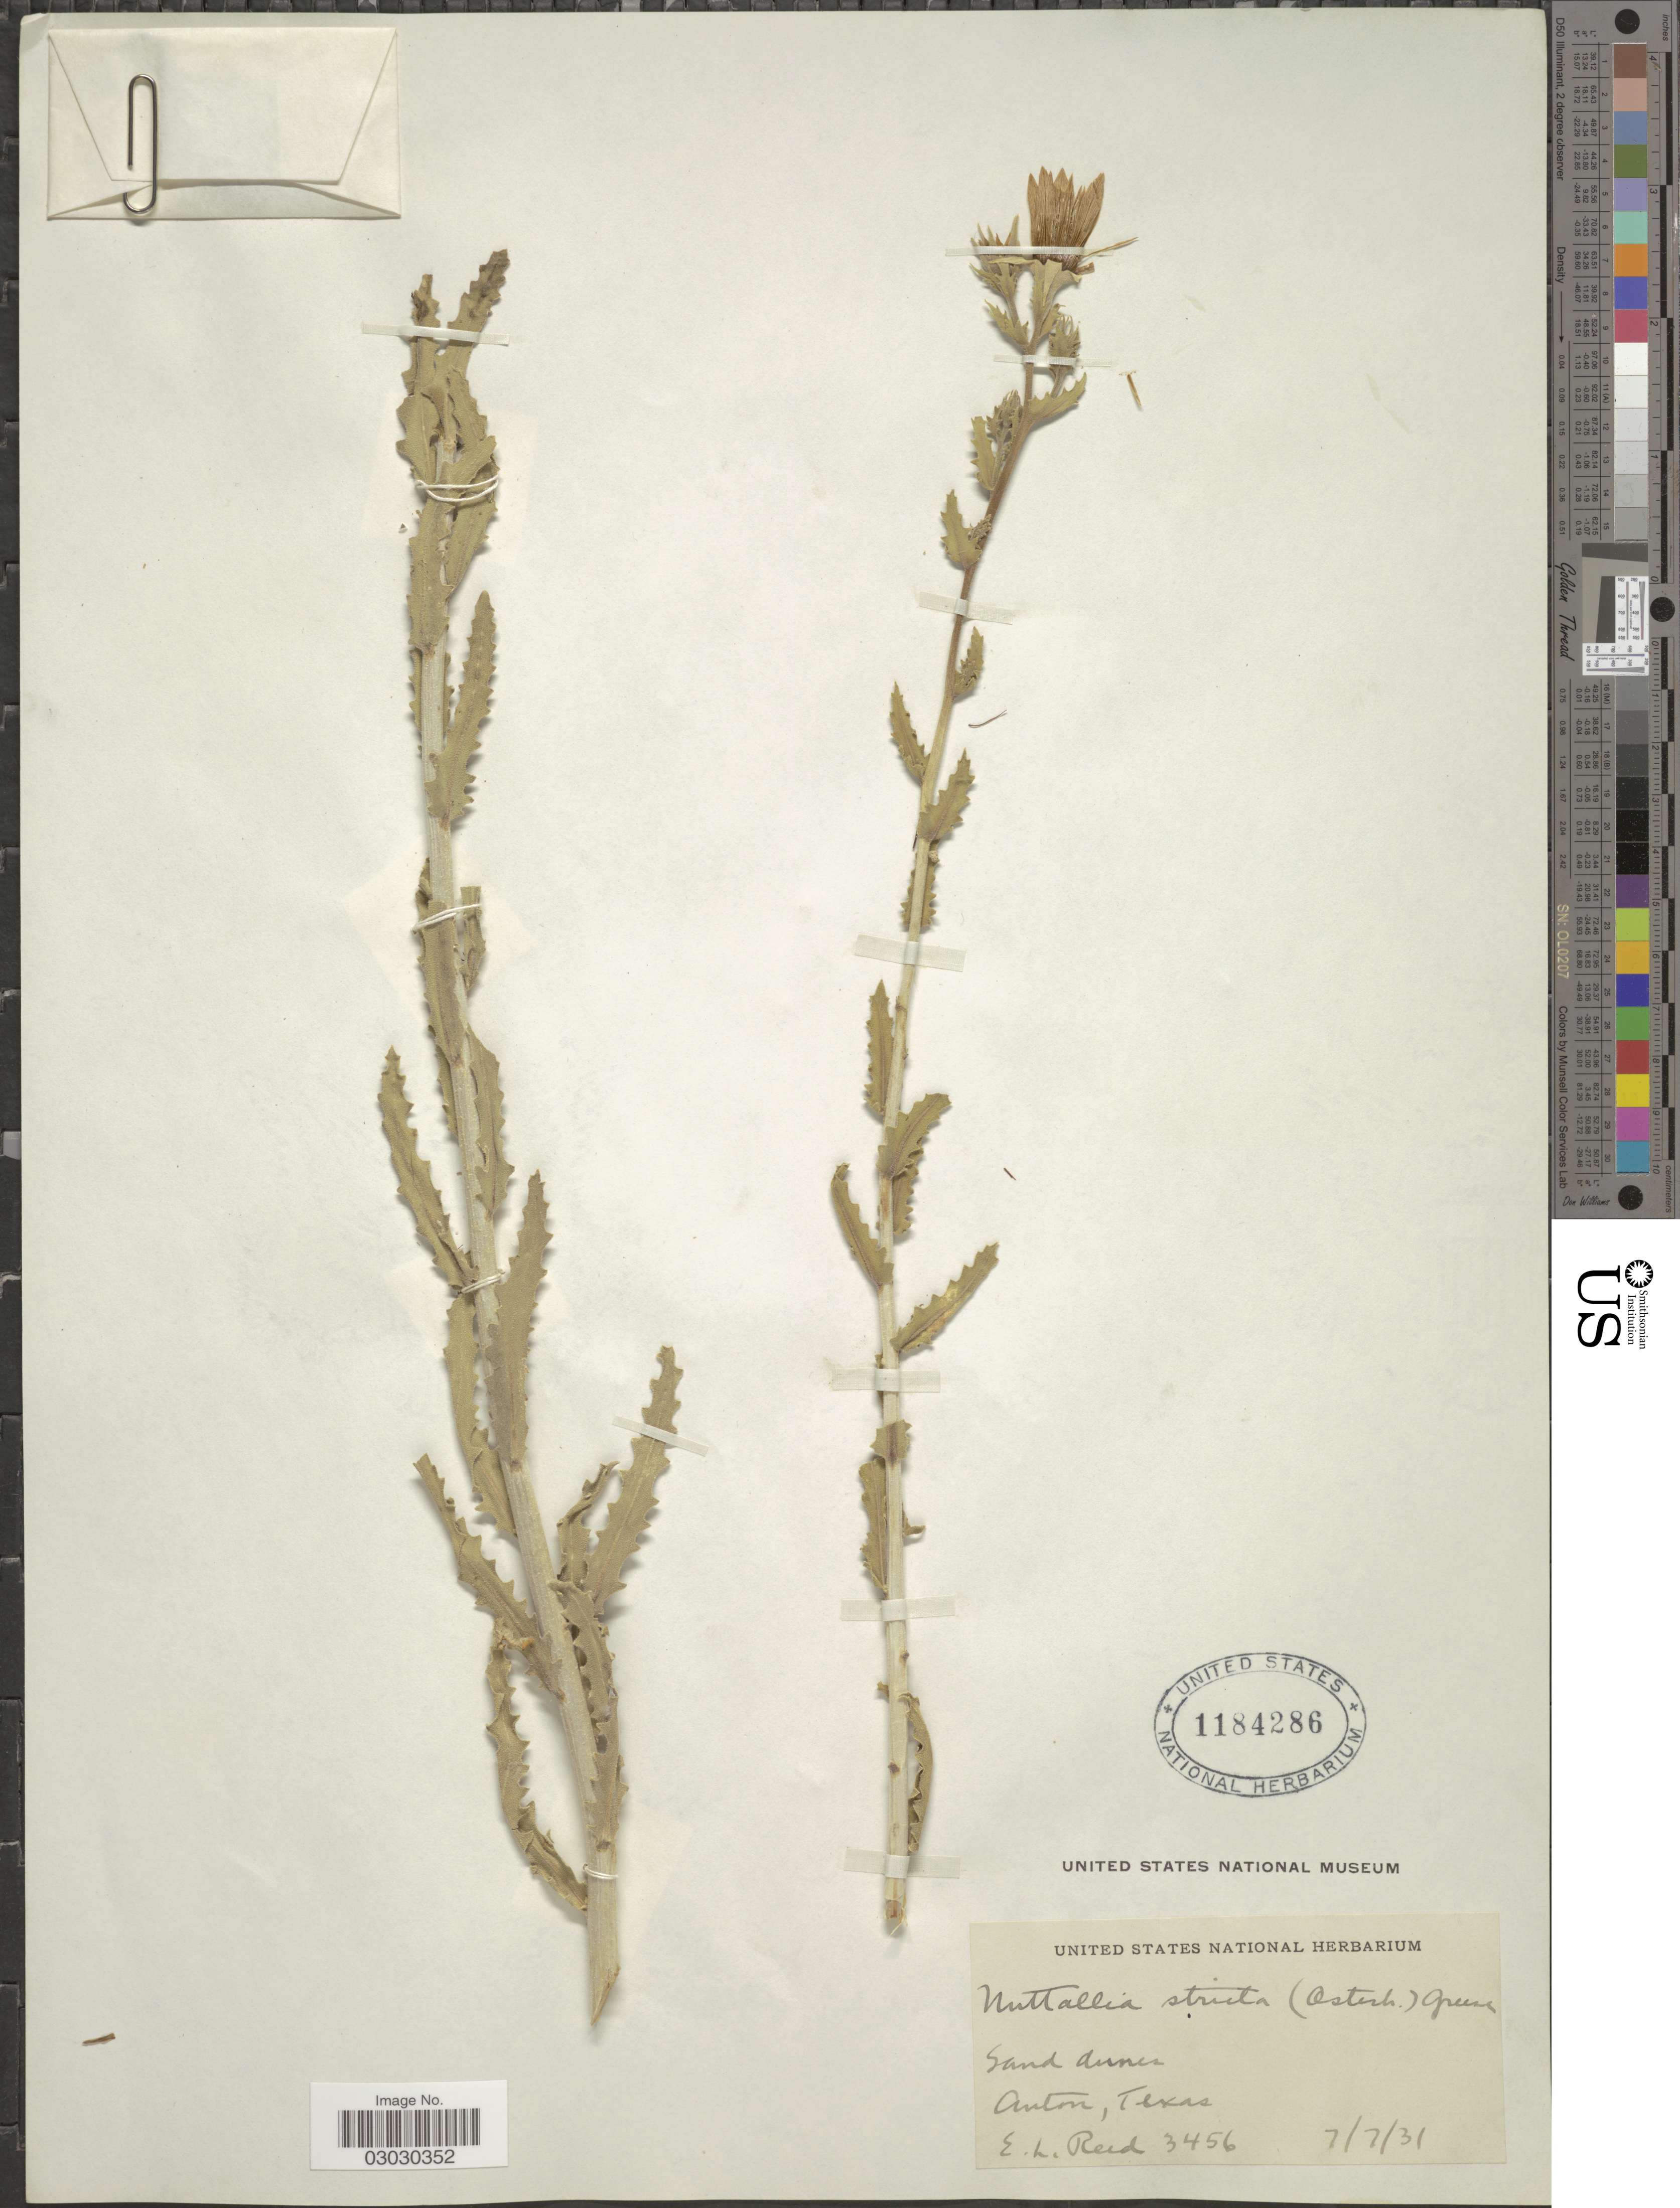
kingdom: Plantae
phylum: Tracheophyta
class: Magnoliopsida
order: Cornales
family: Loasaceae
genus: Mentzelia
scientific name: Mentzelia stricta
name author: (Osterh.) Stevens ex Jeffs & Little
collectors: E. Reed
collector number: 3456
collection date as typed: Transcribed d/m/y: 7/7/31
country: United States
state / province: Texas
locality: Sand dunes. Anton.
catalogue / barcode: US 1184286